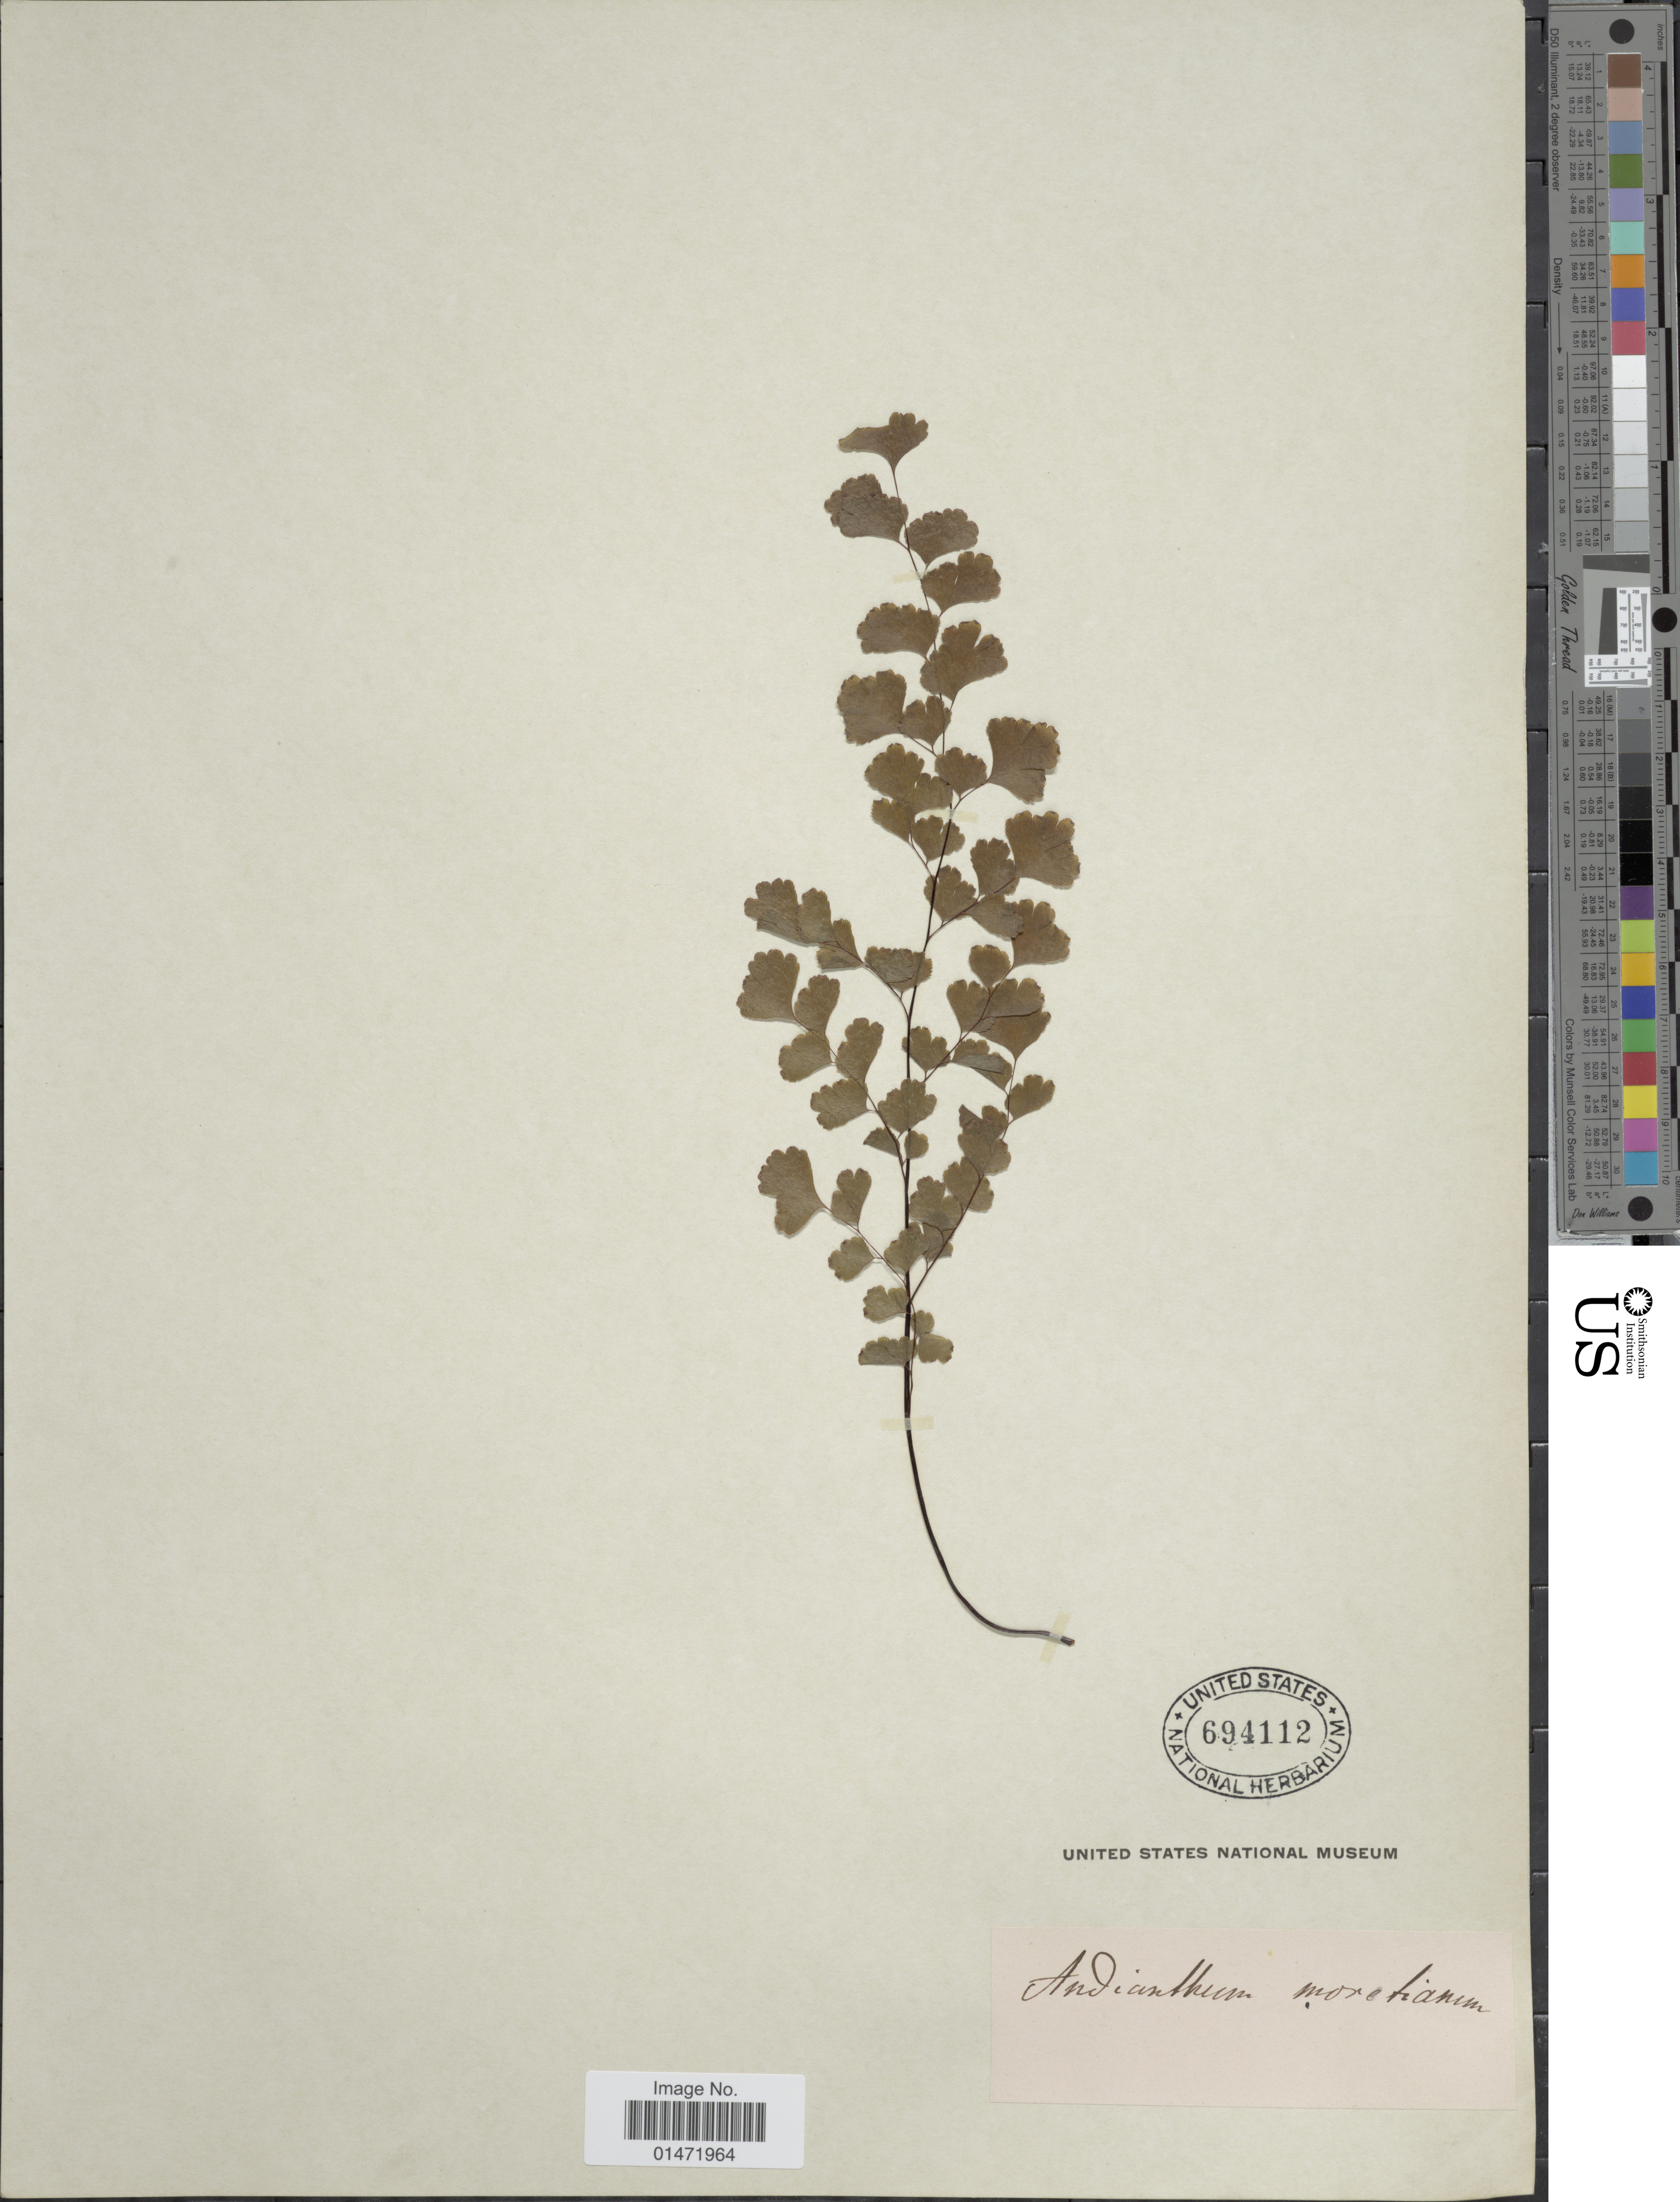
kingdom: Plantae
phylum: Tracheophyta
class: Polypodiopsida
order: Polypodiales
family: Pteridaceae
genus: Adiantum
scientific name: Adiantum capillus-veneris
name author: L.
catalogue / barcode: US 694112